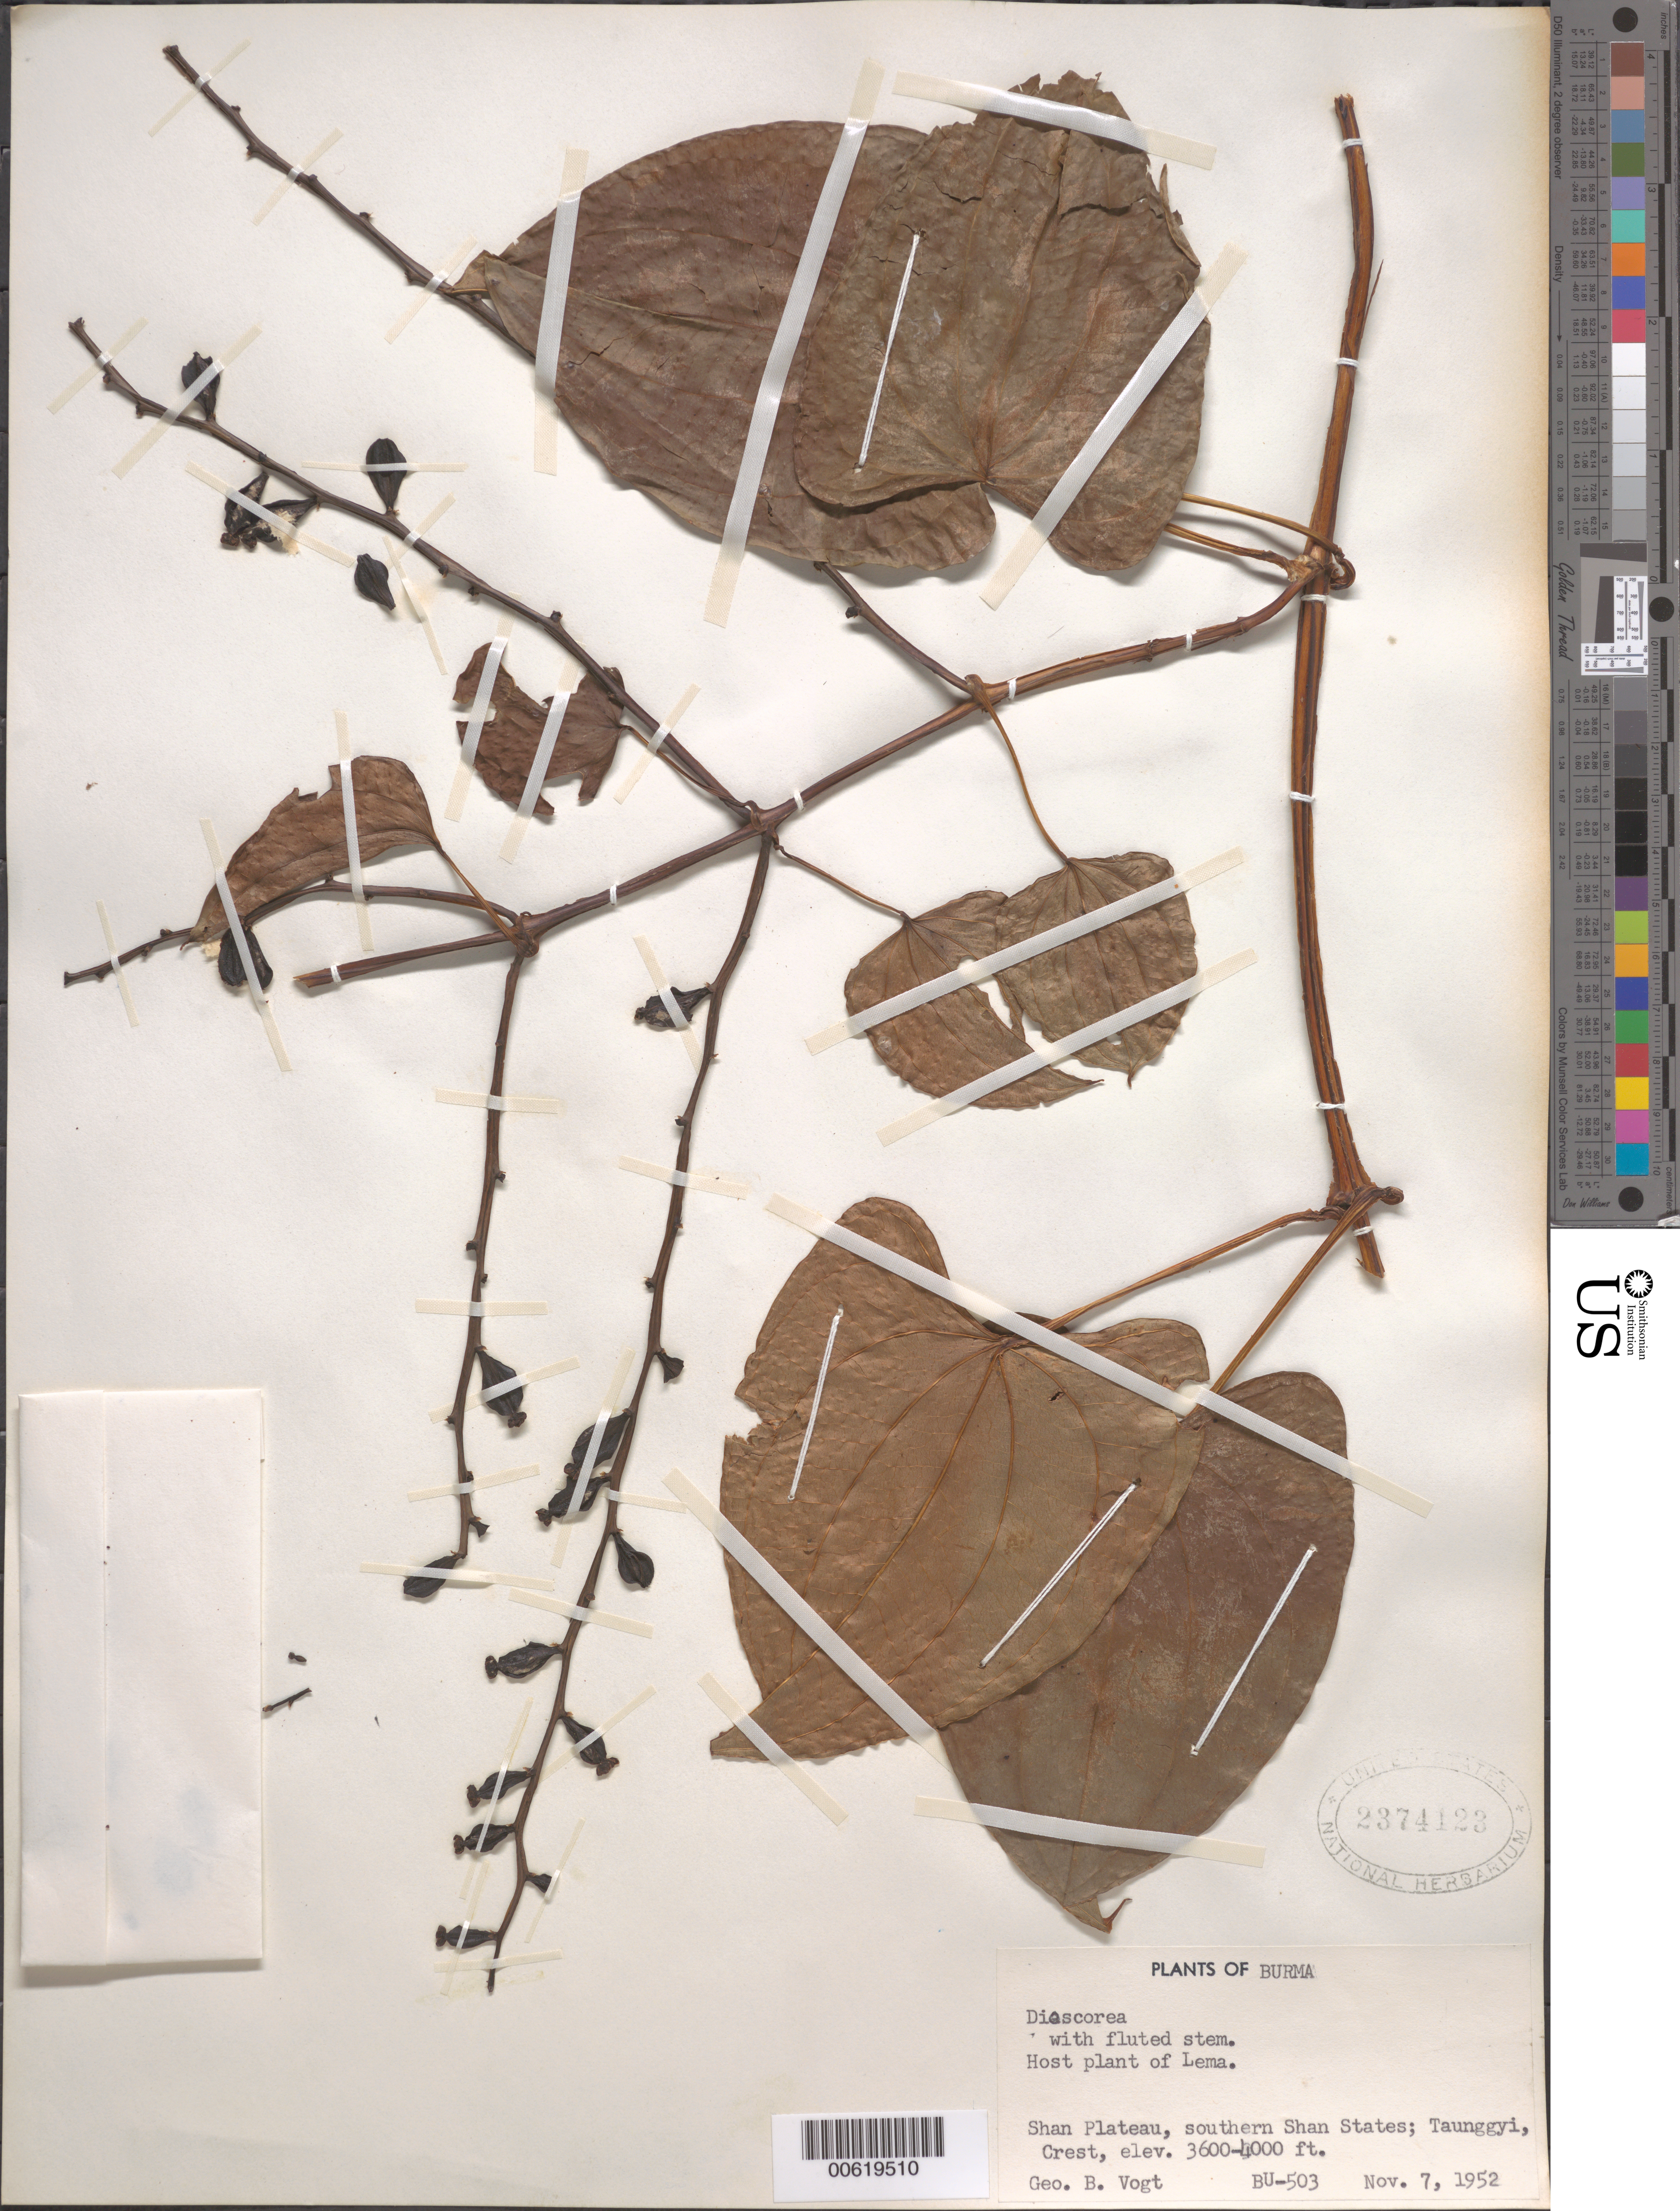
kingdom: Plantae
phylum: Tracheophyta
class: Liliopsida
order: Dioscoreales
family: Dioscoreaceae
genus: Dioscorea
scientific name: Dioscorea sp.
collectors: G. Vogt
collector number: BU-503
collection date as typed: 07 Nov 1952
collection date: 1952-11-07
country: Myanmar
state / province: Shan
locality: Shan Plateau, southern Shan state; Taungyi, crest.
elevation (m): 1097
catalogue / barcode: US 2374123